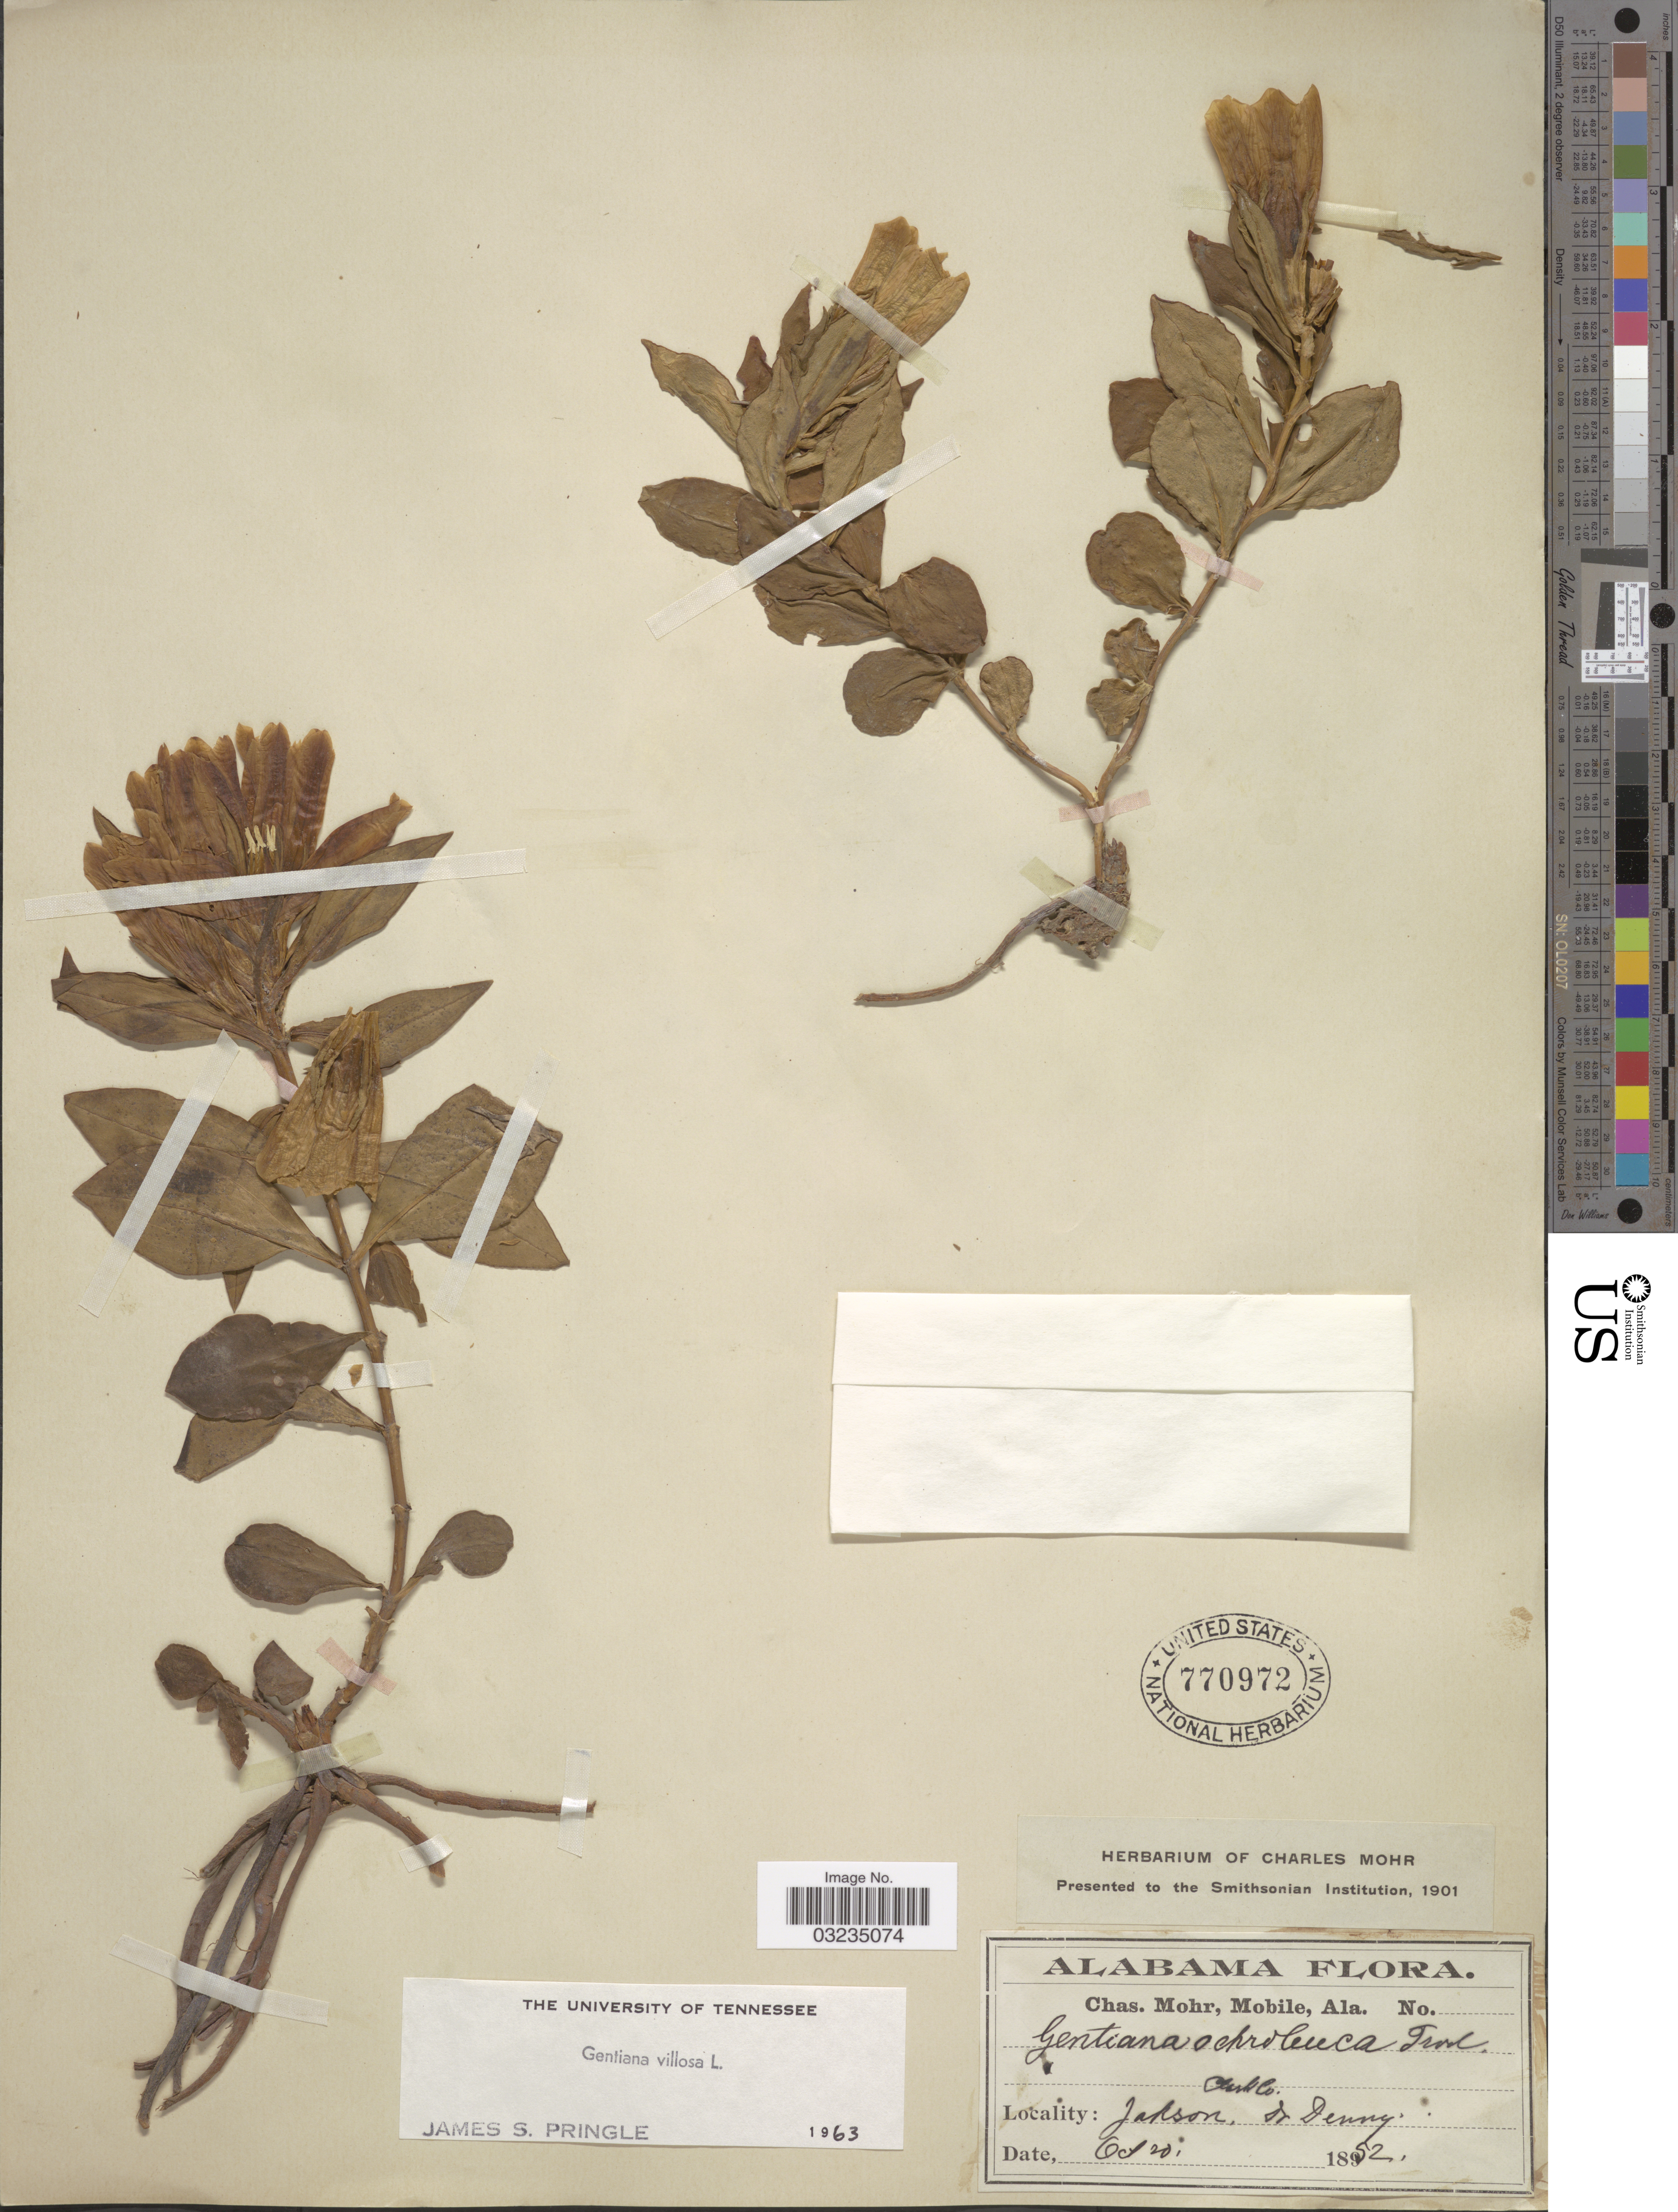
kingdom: Plantae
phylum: Tracheophyta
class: Magnoliopsida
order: Gentianales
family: Gentianaceae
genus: Gentiana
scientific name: Gentiana villosa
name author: L.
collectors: Denny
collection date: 1892-10-20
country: United States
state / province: Alabama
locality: Clark Co. Jakson.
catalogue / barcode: US 770972